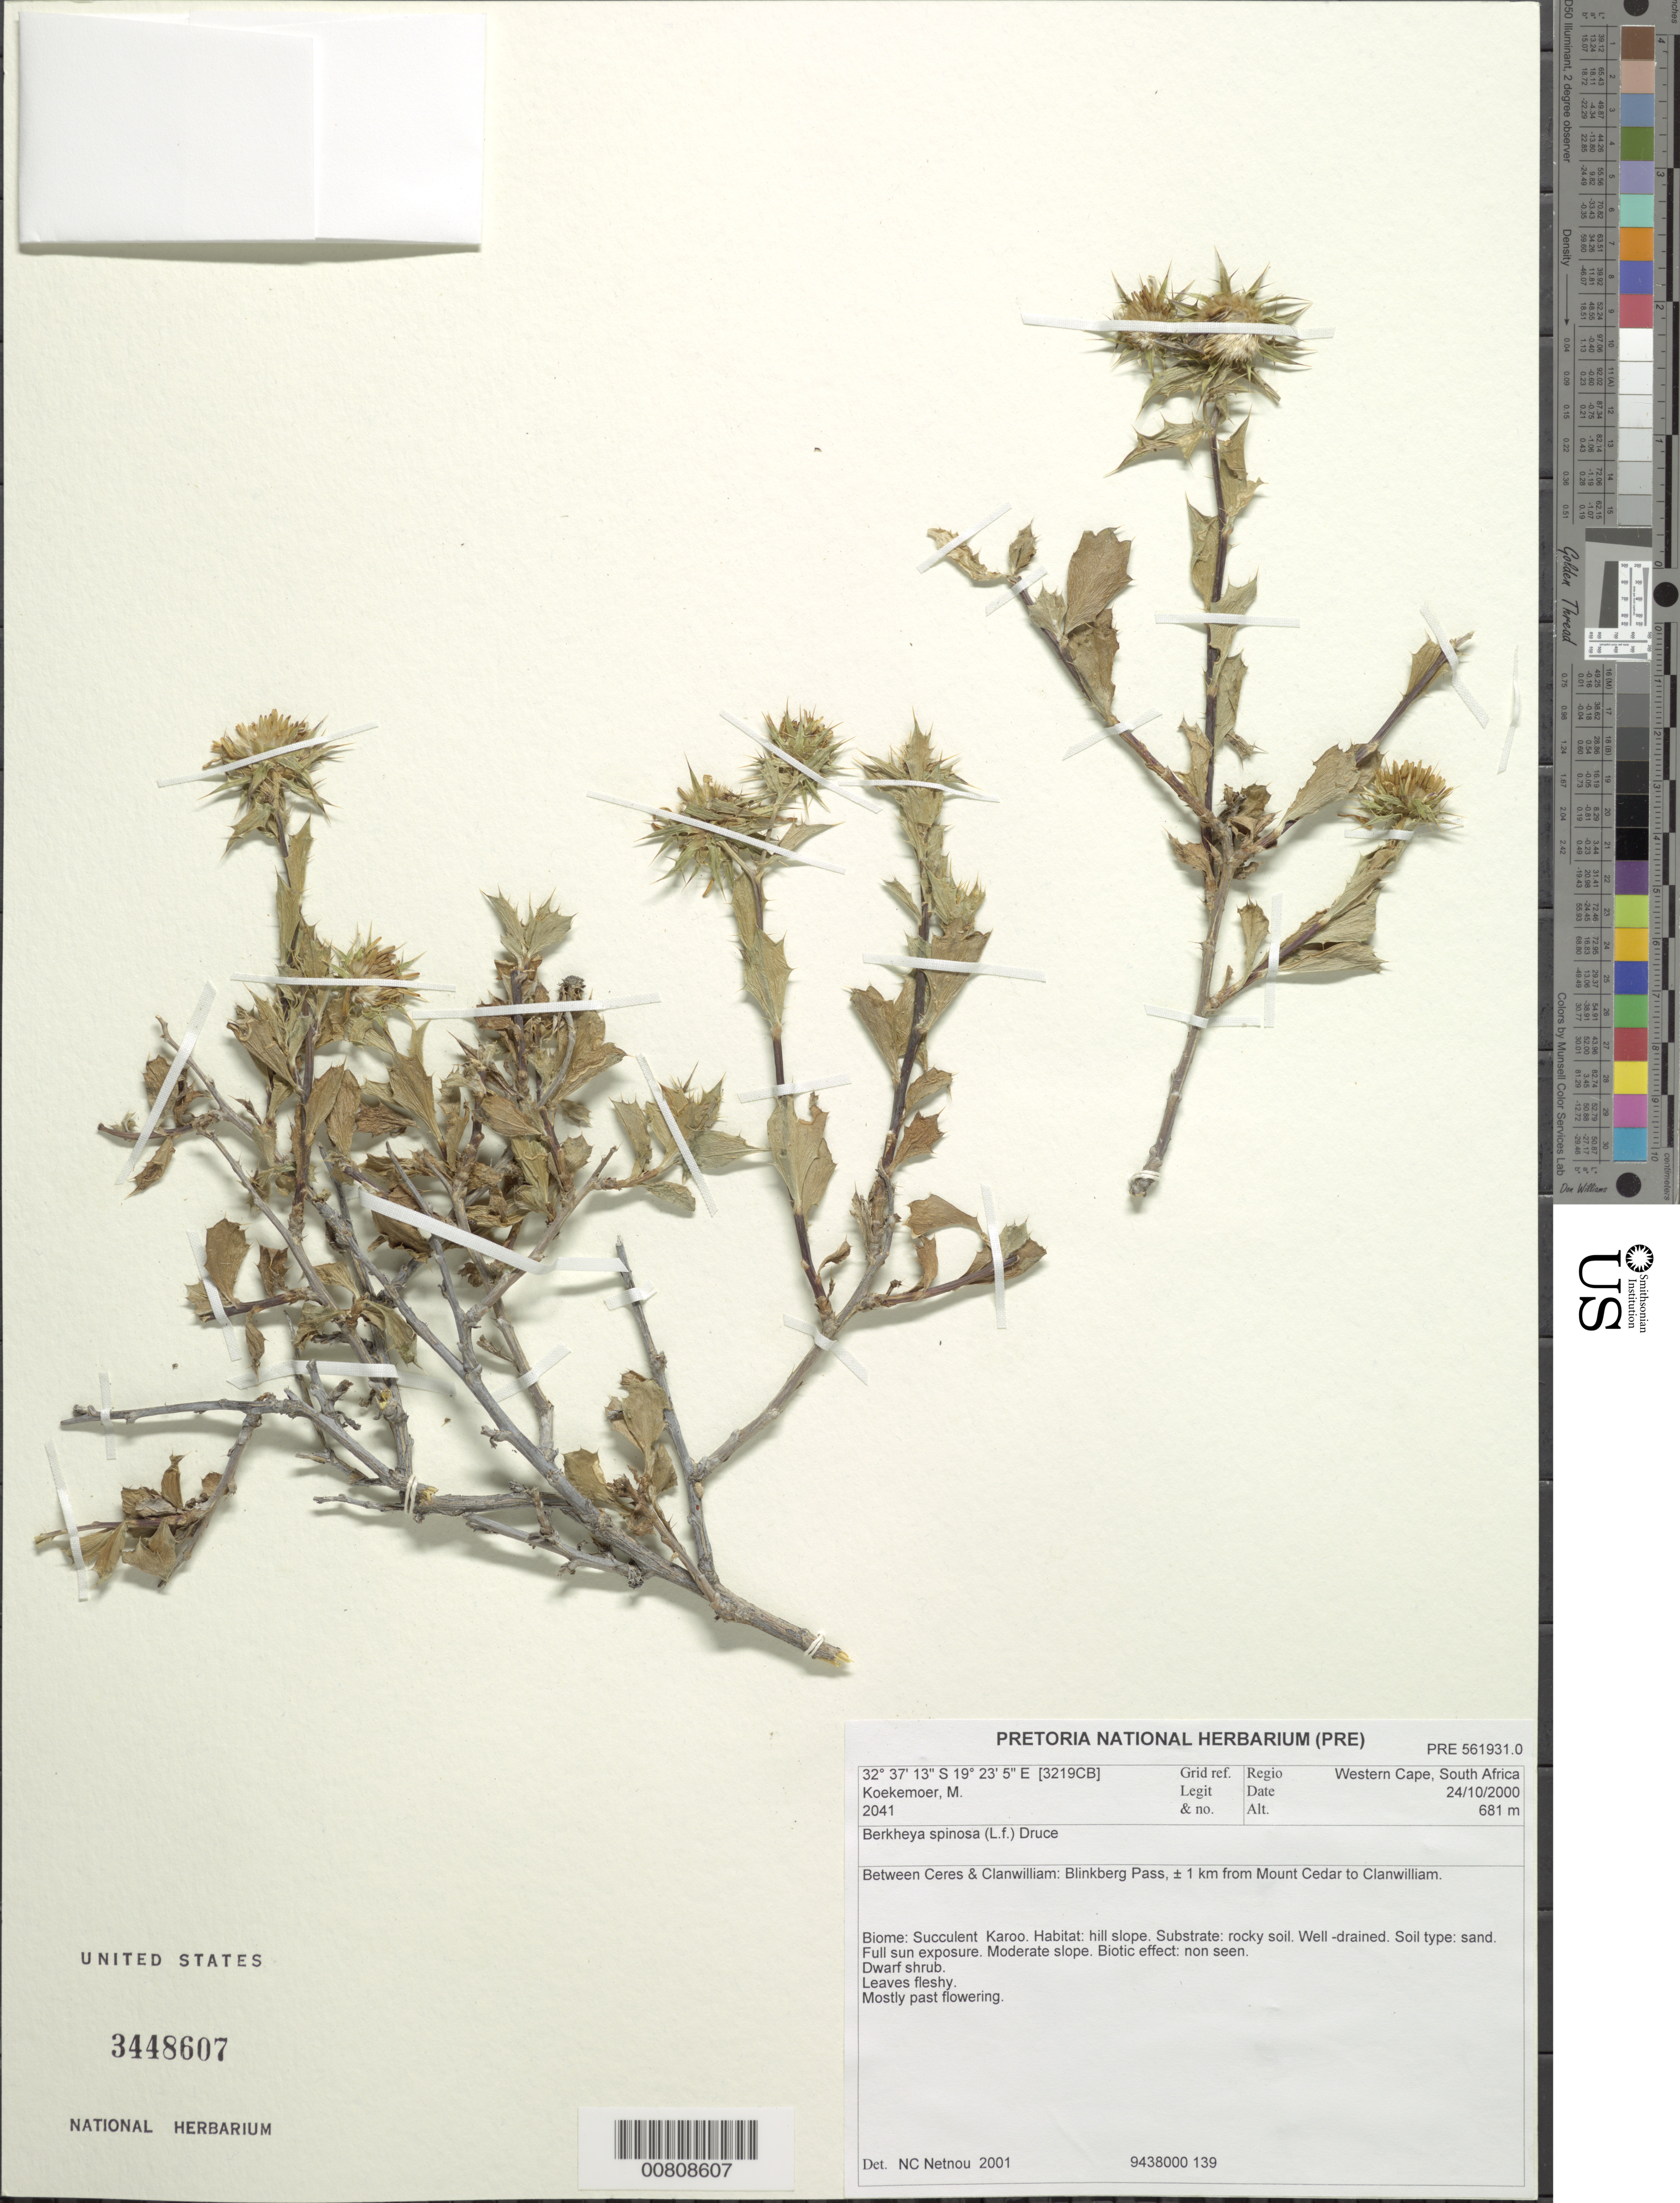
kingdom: Plantae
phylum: Tracheophyta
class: Magnoliopsida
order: Asterales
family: Asteraceae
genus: Berkheya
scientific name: Berkheya spinosa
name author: (L. f.) Druce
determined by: Netnou, N. C.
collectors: M. Koekemoer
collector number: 2041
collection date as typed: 24 October 2000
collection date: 2000-10-24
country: South Africa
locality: Western Cape; between Ceres and Clanwilliam, Blinkberg Pass, ± 1 km from Mount Cedar to Clanwilliam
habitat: Succulent karoo; hill slope, rocky soil, well-drained, sand, full sun, moderate slope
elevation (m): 681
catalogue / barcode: US 3448607